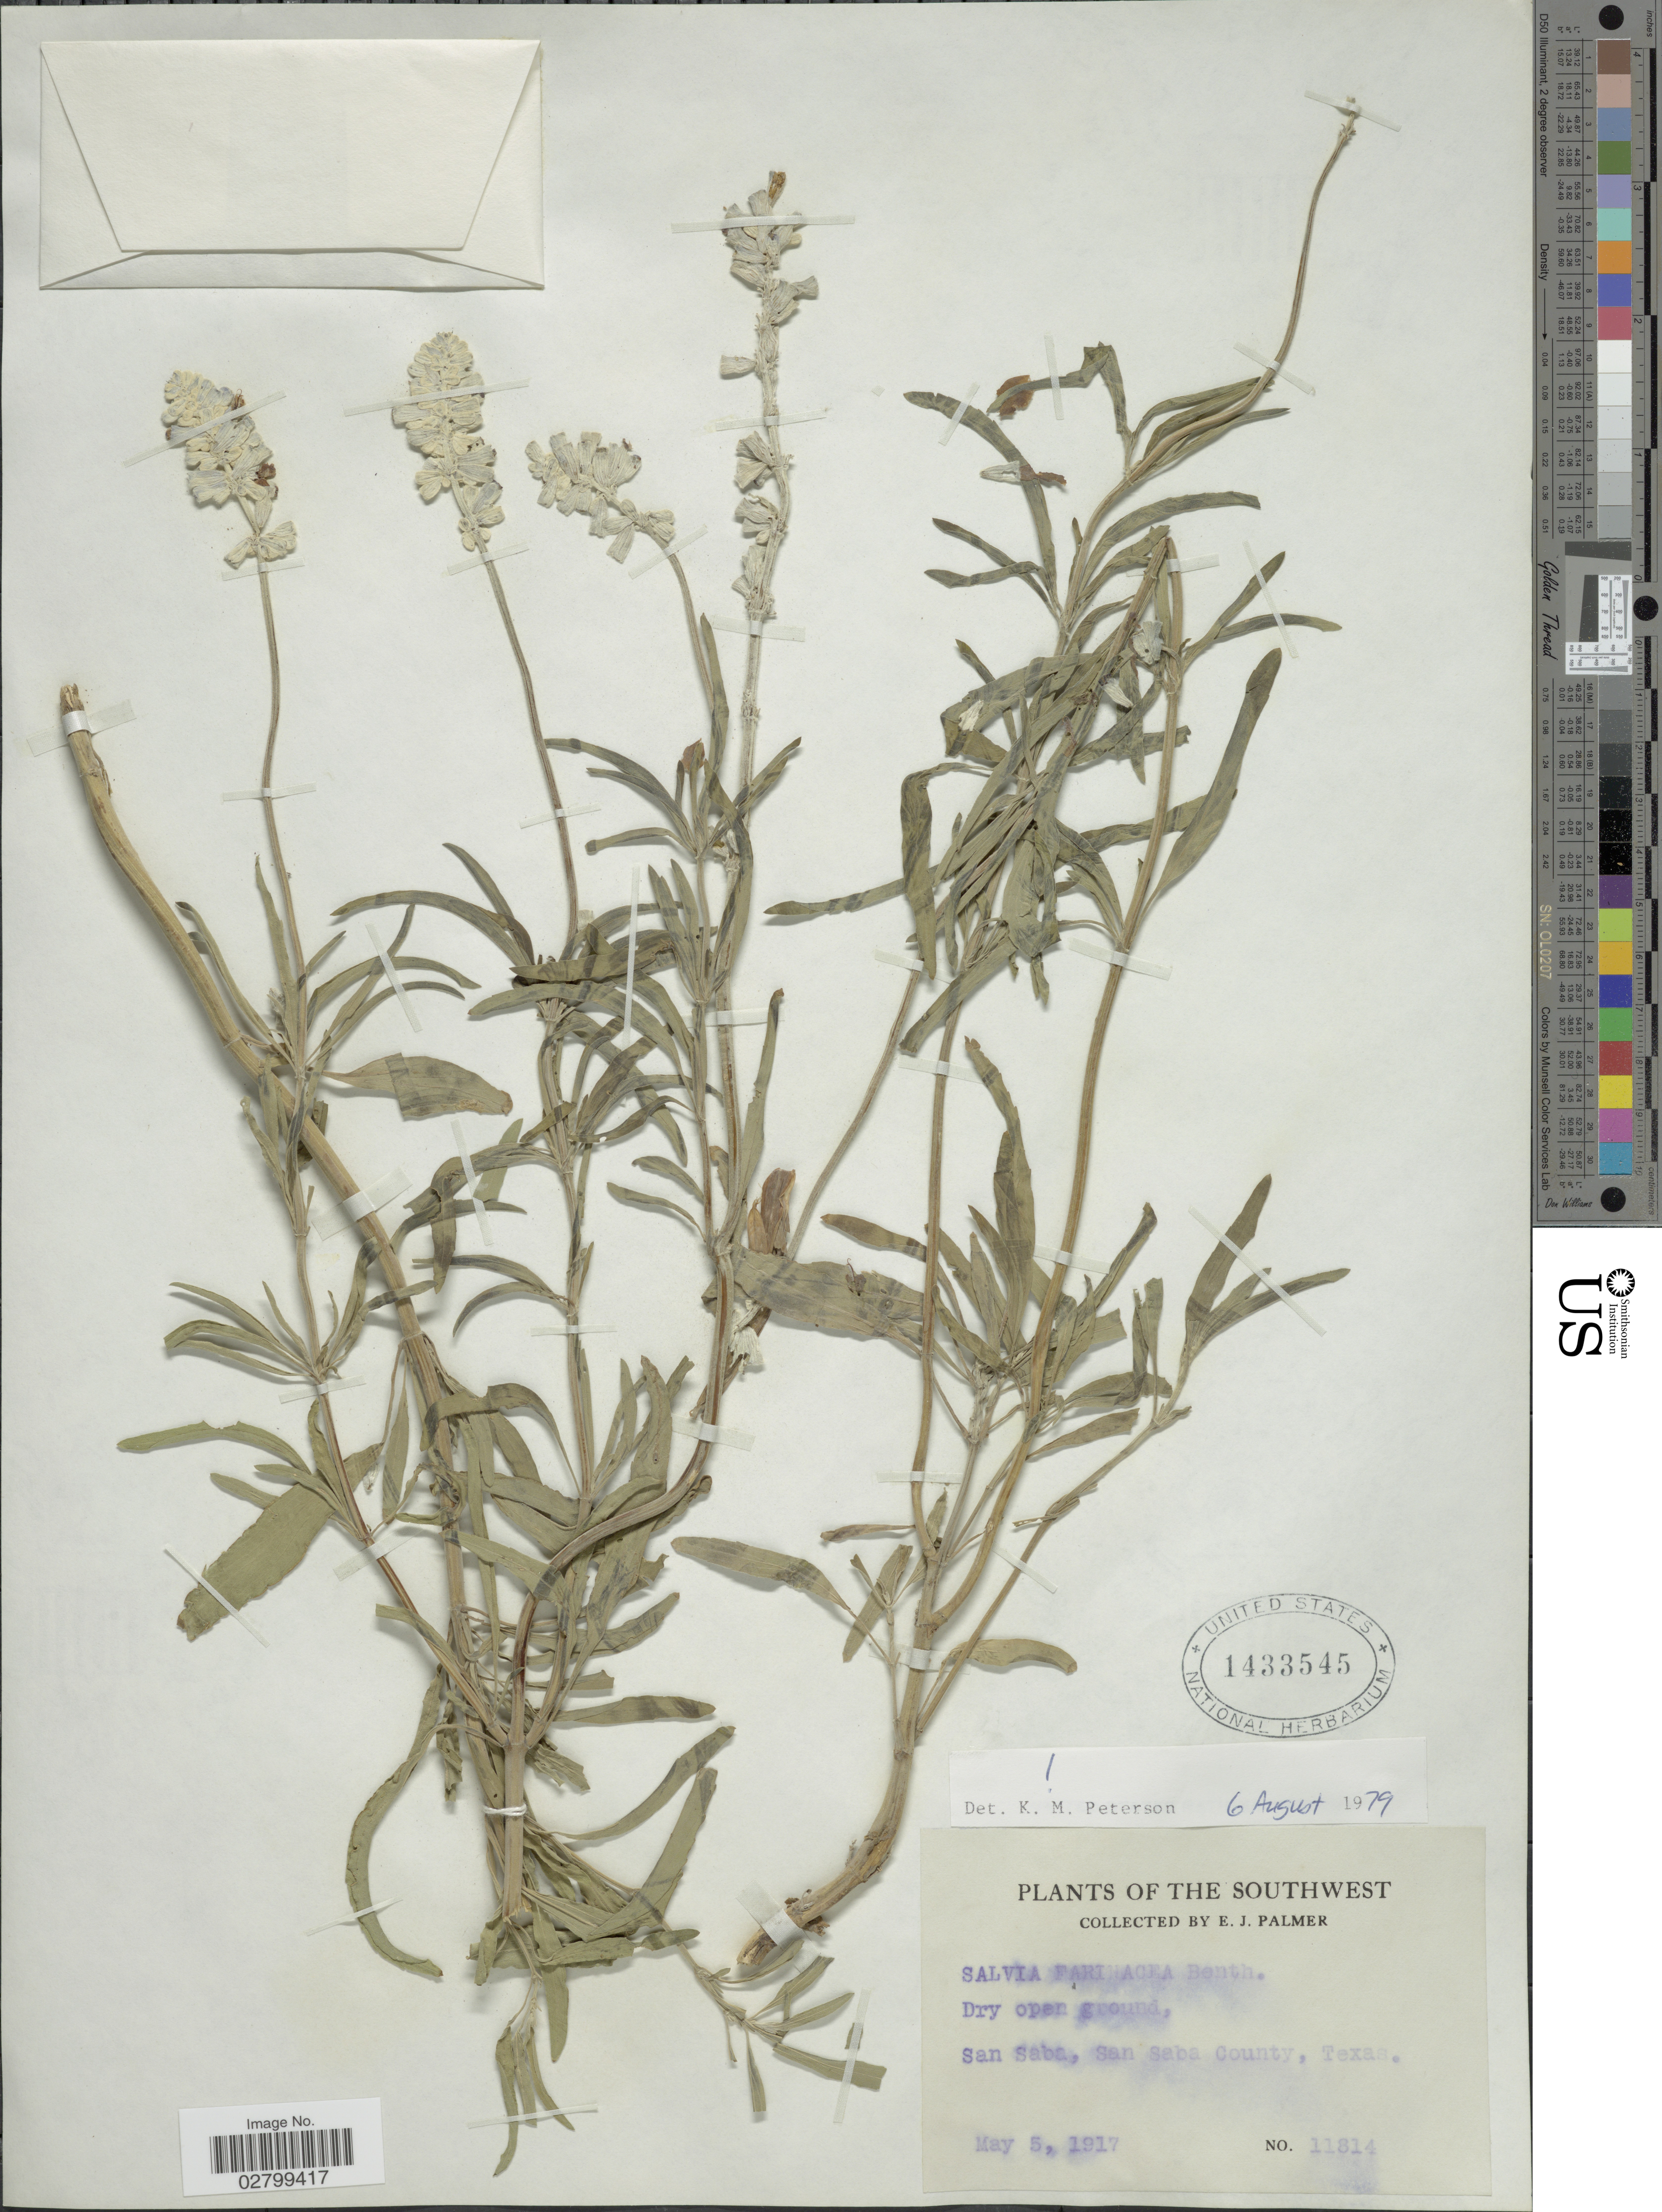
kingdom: Plantae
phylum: Tracheophyta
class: Magnoliopsida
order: Lamiales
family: Lamiaceae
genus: Salvia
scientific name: Salvia farinacea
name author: Benth.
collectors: E. J. Palmer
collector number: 11814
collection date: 1917-05-05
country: United States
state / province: Texas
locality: Southwest. San Saba, San Saba County.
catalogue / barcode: US 1433545